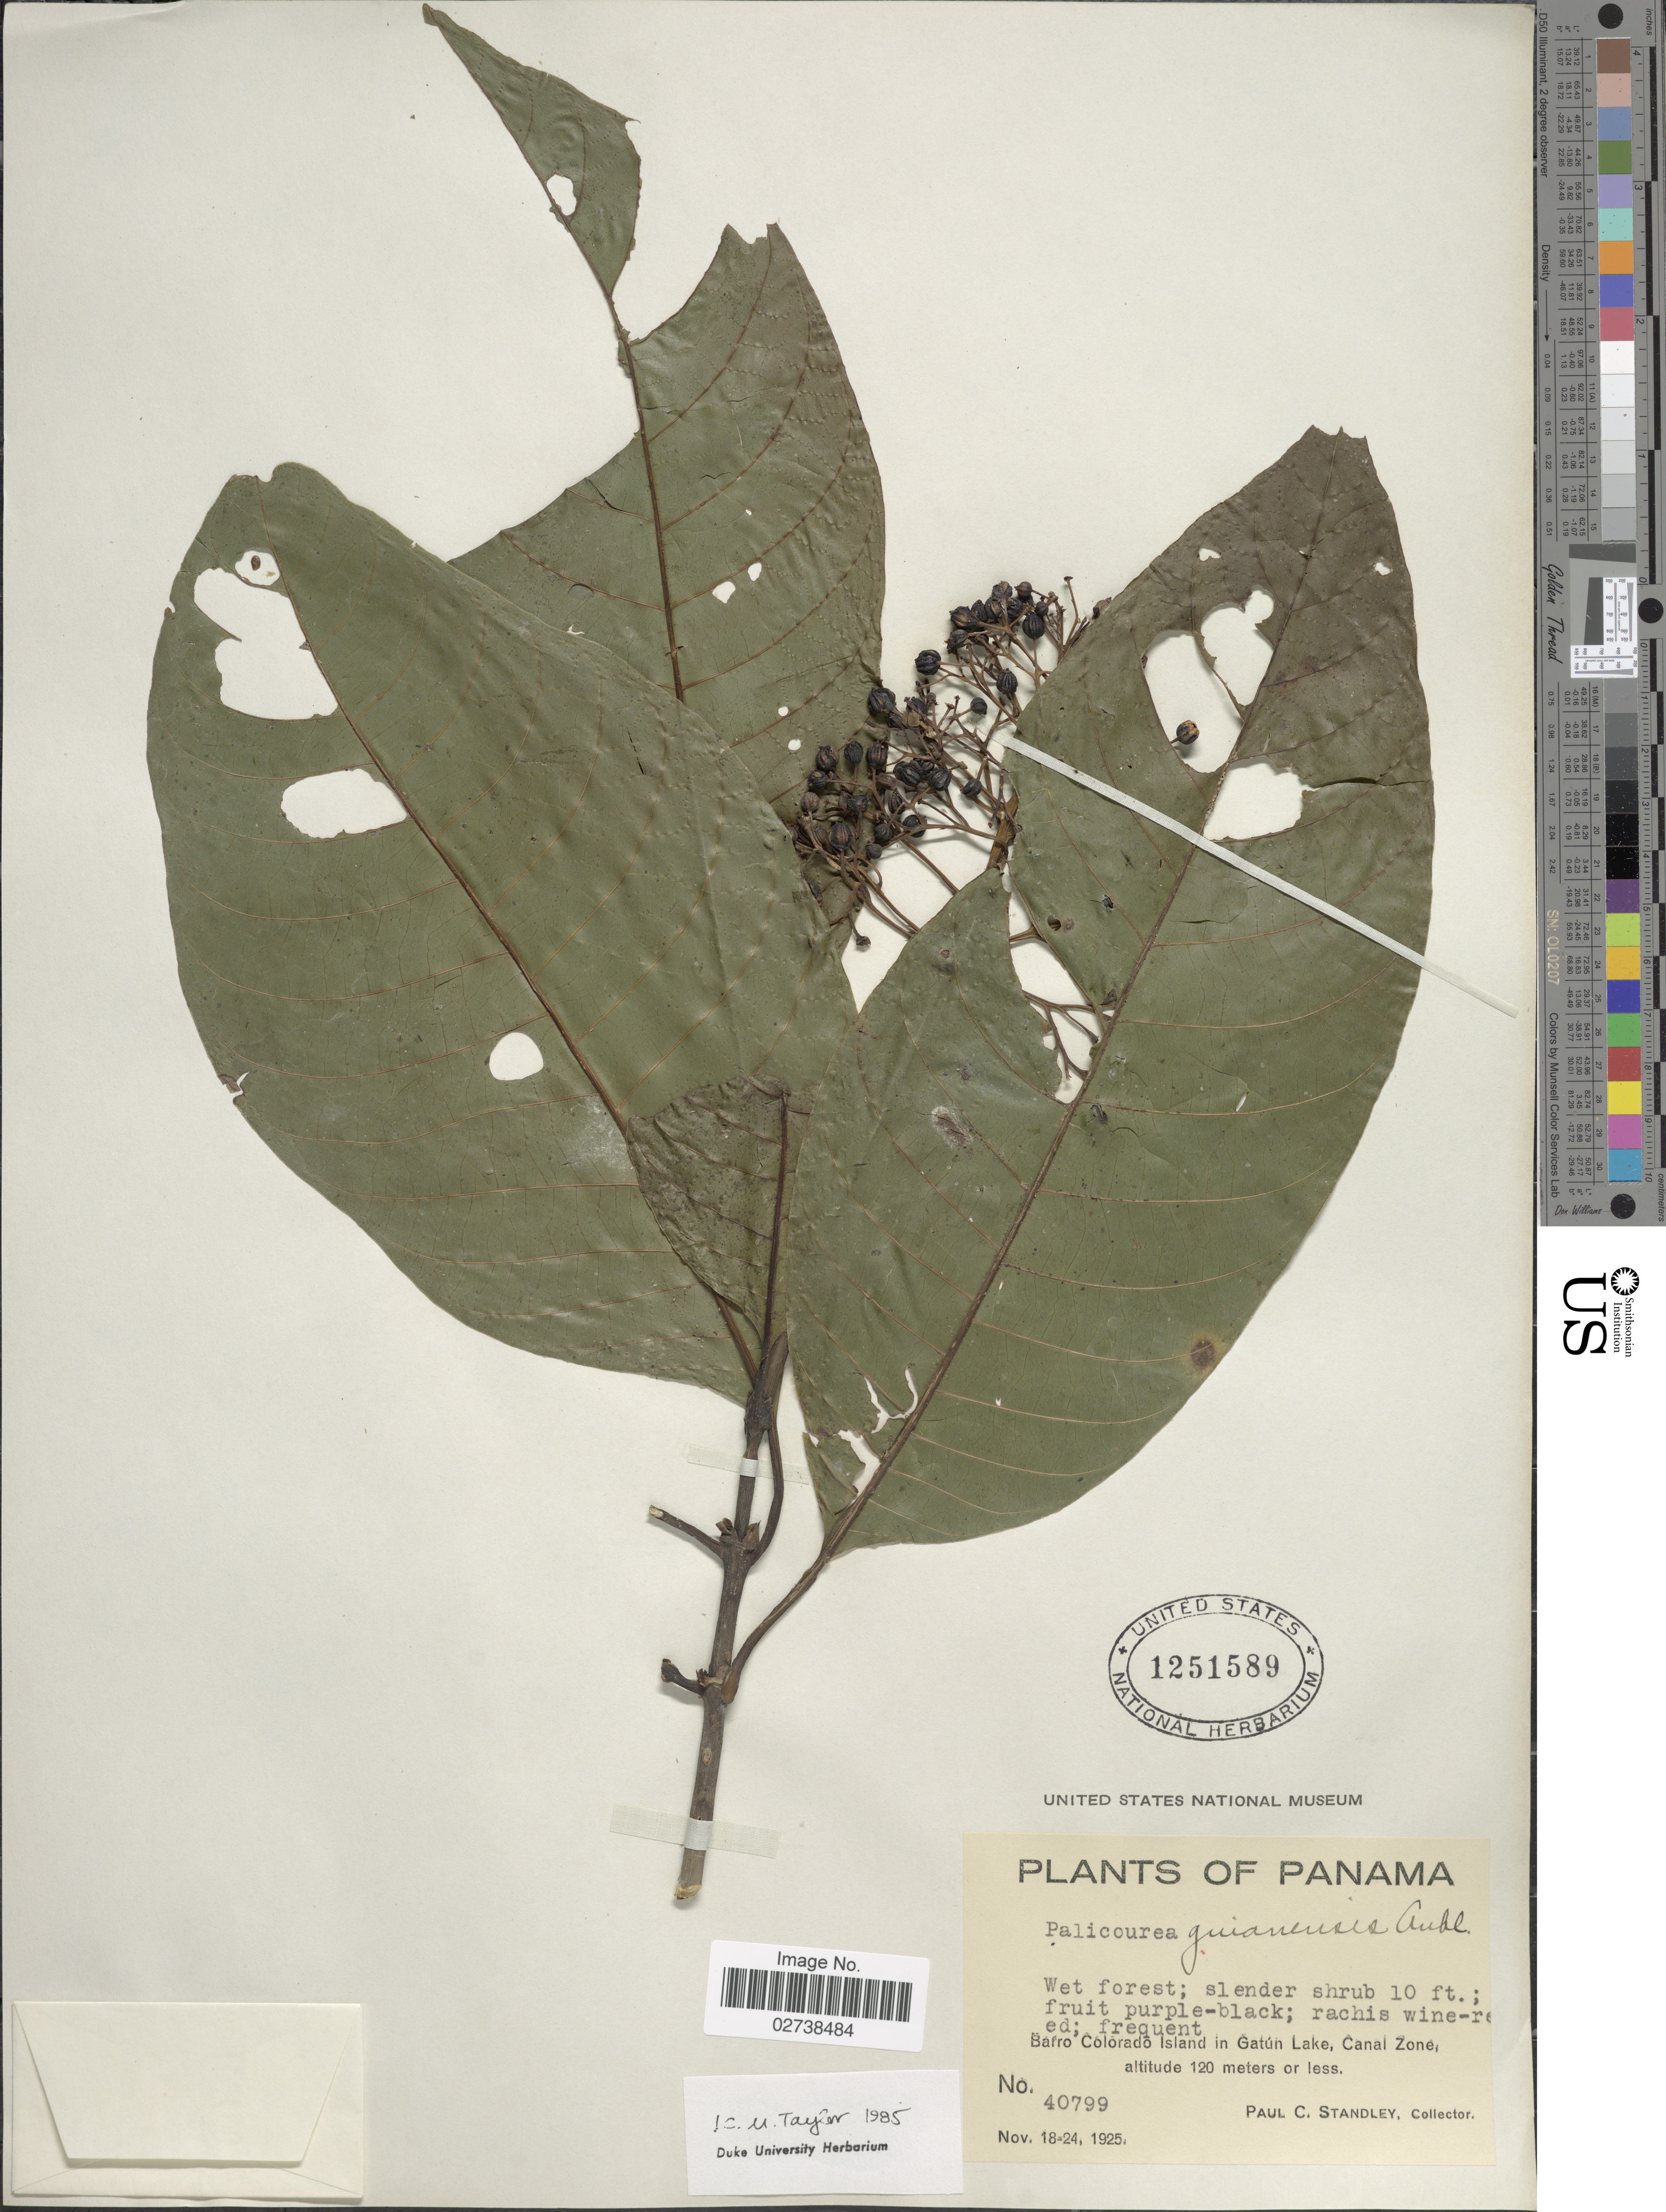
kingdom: Plantae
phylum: Tracheophyta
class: Magnoliopsida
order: Gentianales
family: Rubiaceae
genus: Palicourea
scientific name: Palicourea guianensis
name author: Aubl.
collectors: P. C. Standley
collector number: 40799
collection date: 1925-11-18/1925-11-24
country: Panama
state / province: Panamá Oeste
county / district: Canal Zone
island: Barro Colorado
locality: Barro Colorado Island in Gatún Lake, Canal Zone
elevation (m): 0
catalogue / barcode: US 1251589